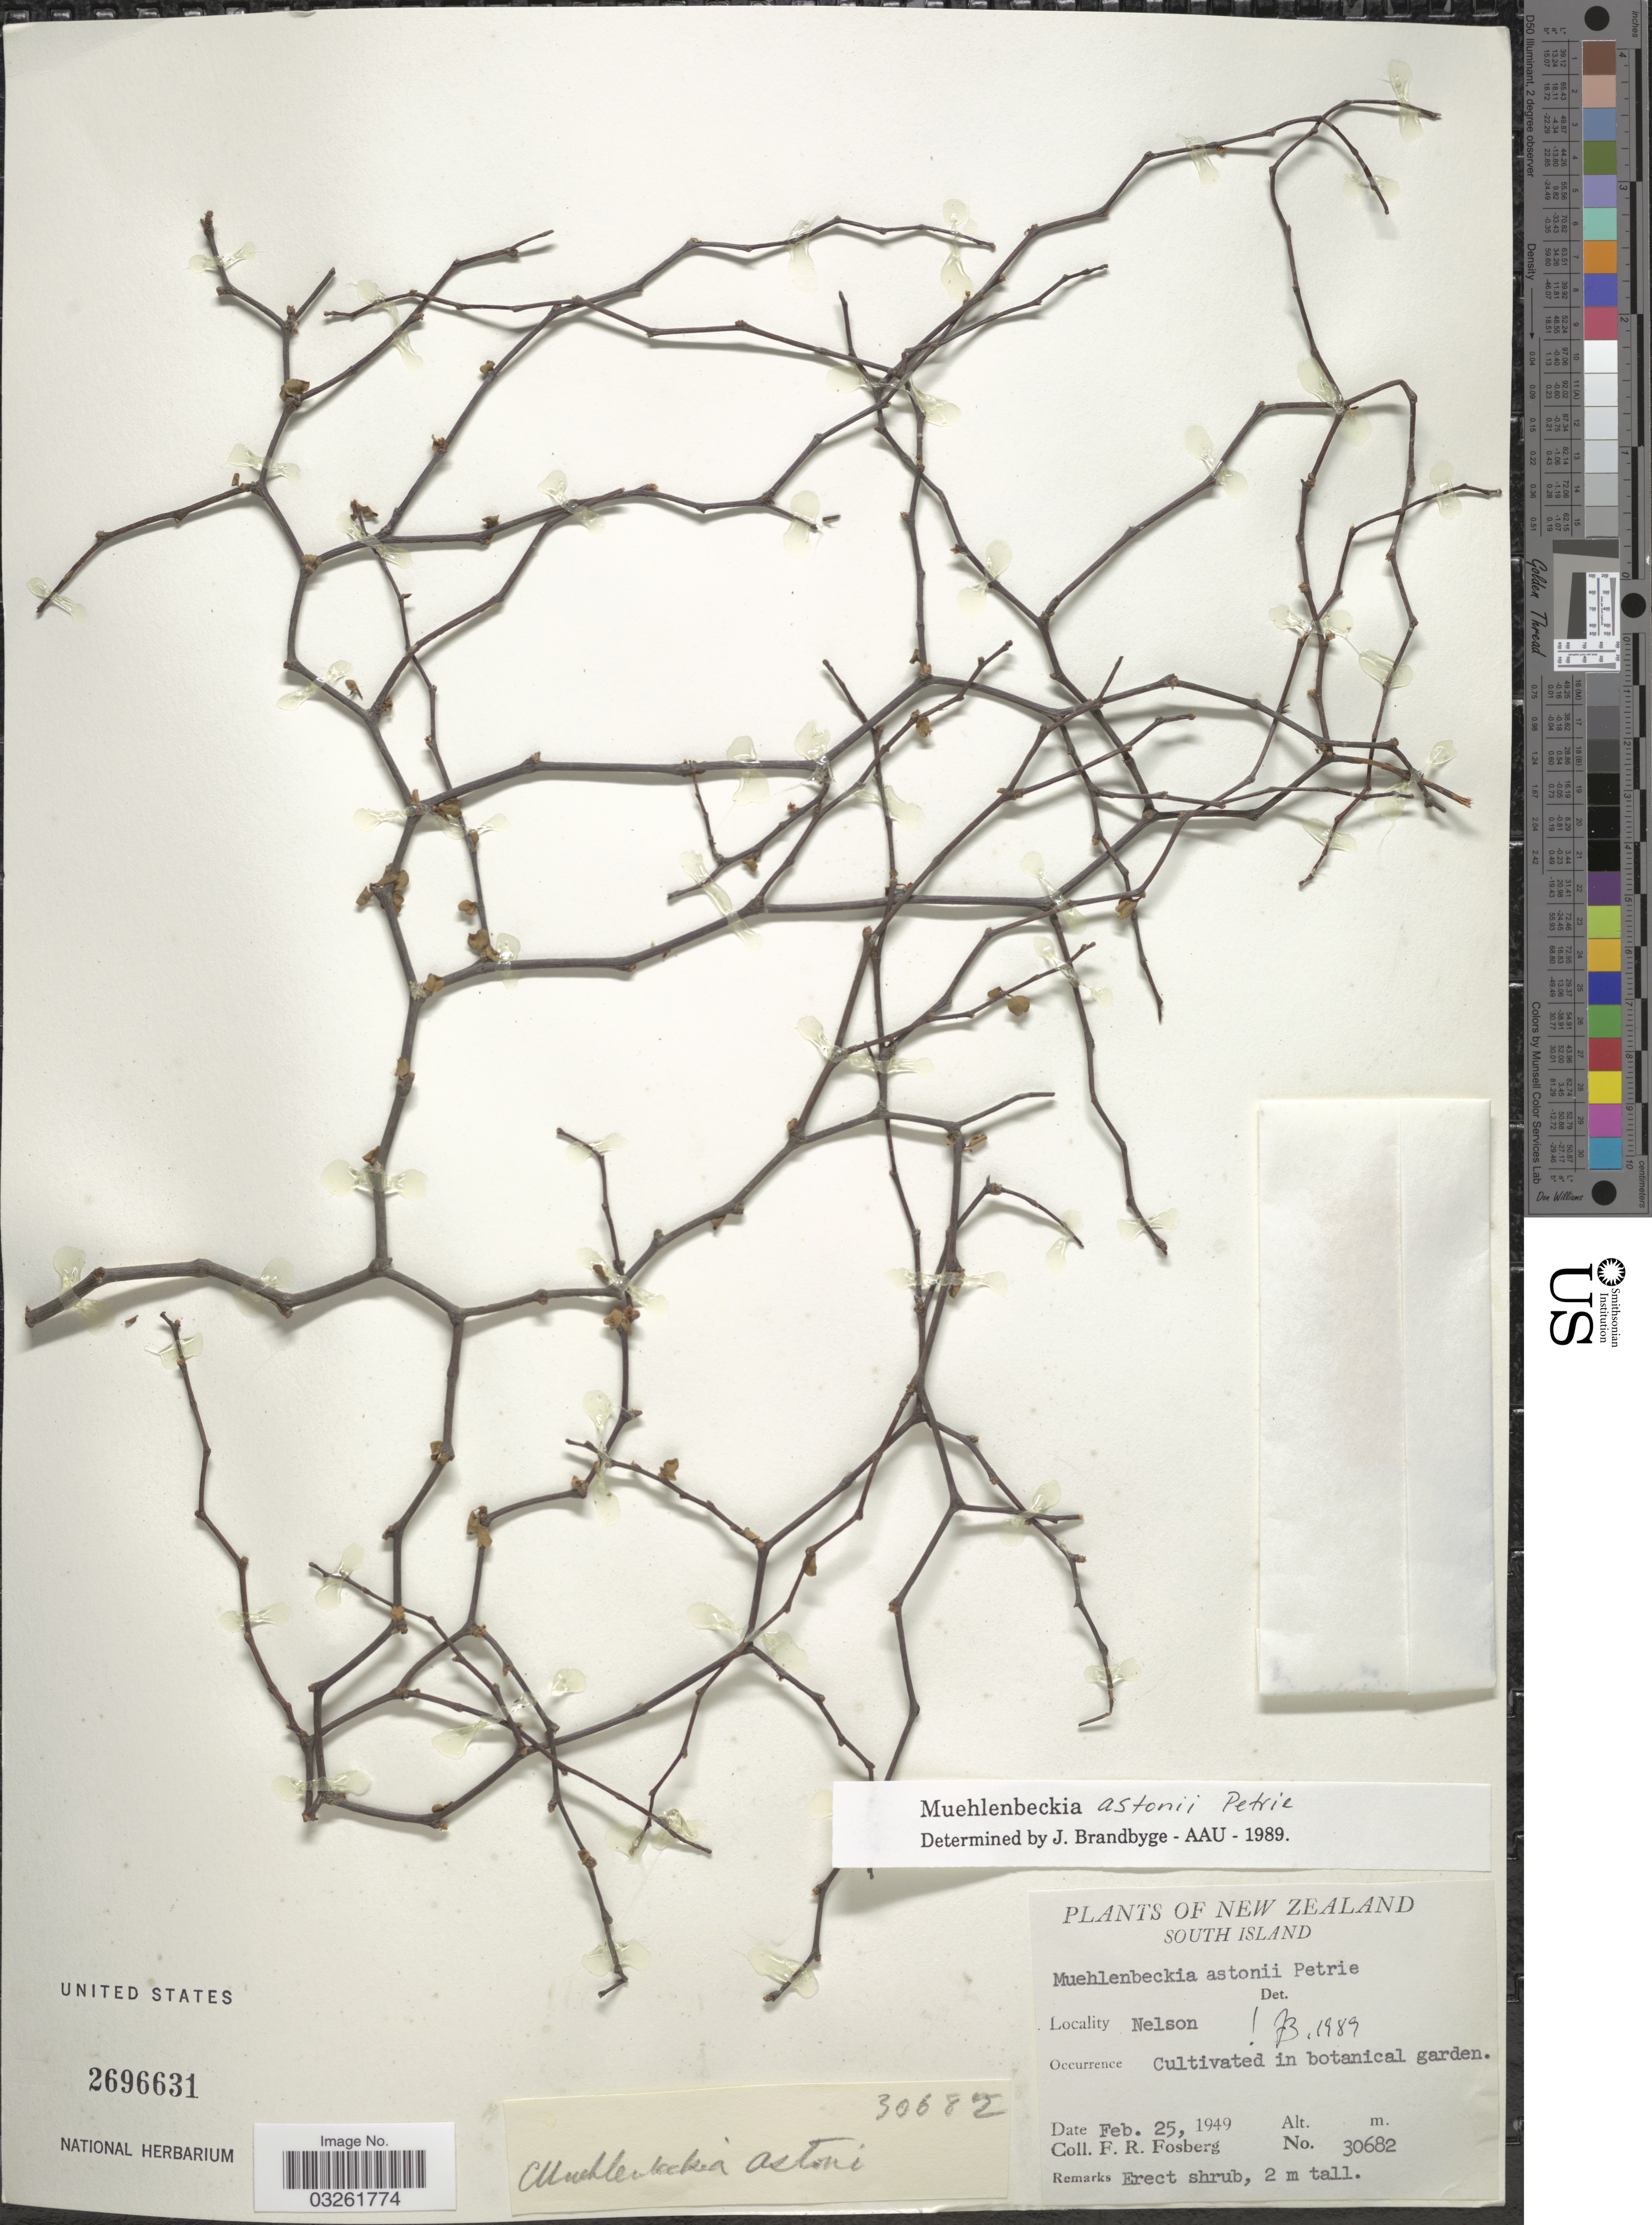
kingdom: Plantae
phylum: Tracheophyta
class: Magnoliopsida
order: Caryophyllales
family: Polygonaceae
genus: Muehlenbeckia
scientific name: Muehlenbeckia astonii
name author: Petrie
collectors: F. R. Fosberg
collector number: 30682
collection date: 1949-02-25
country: New Zealand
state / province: Nelson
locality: South Island. Cultivated in botanical garden.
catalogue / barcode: US 2696631